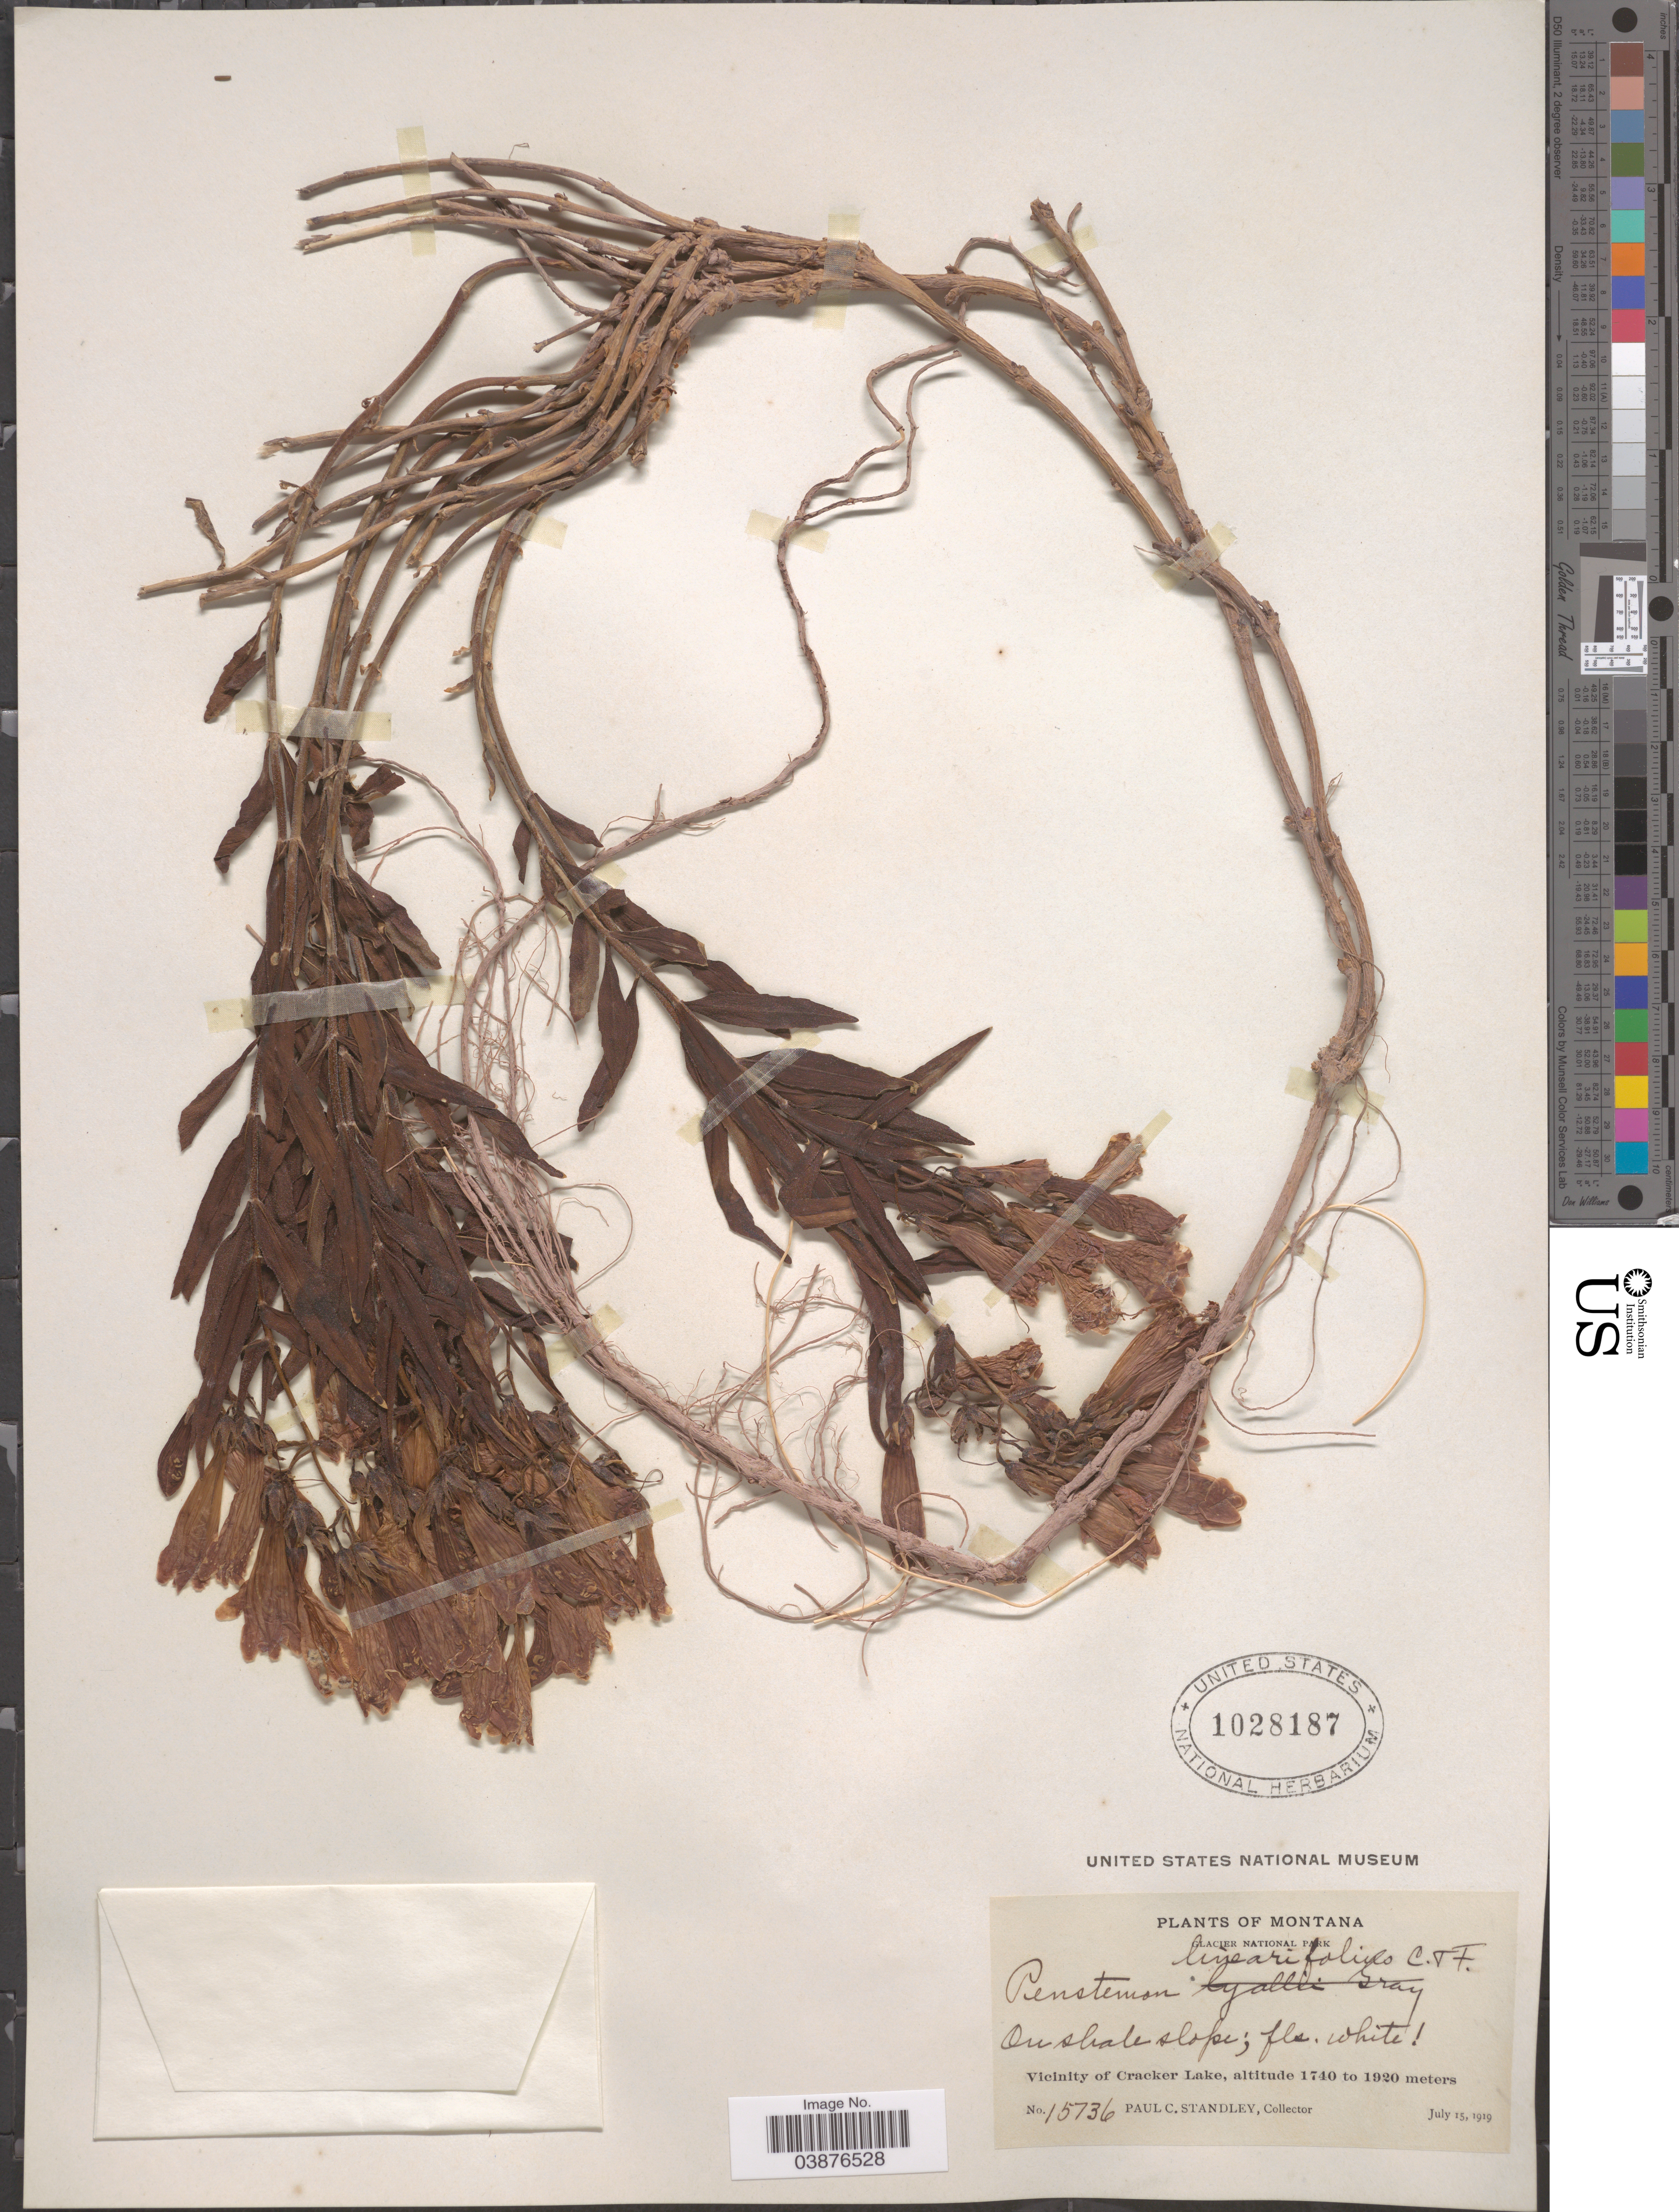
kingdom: Plantae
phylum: Tracheophyta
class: Magnoliopsida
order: Lamiales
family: Plantaginaceae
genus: Penstemon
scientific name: Penstemon linearifolius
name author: J.M. Coult. & Fisher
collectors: P. C. Standley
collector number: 15736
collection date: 1919-07-15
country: United States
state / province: Montana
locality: Glacier National Park. Vicinity of Cracker Lake.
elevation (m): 1740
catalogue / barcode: US 1028187